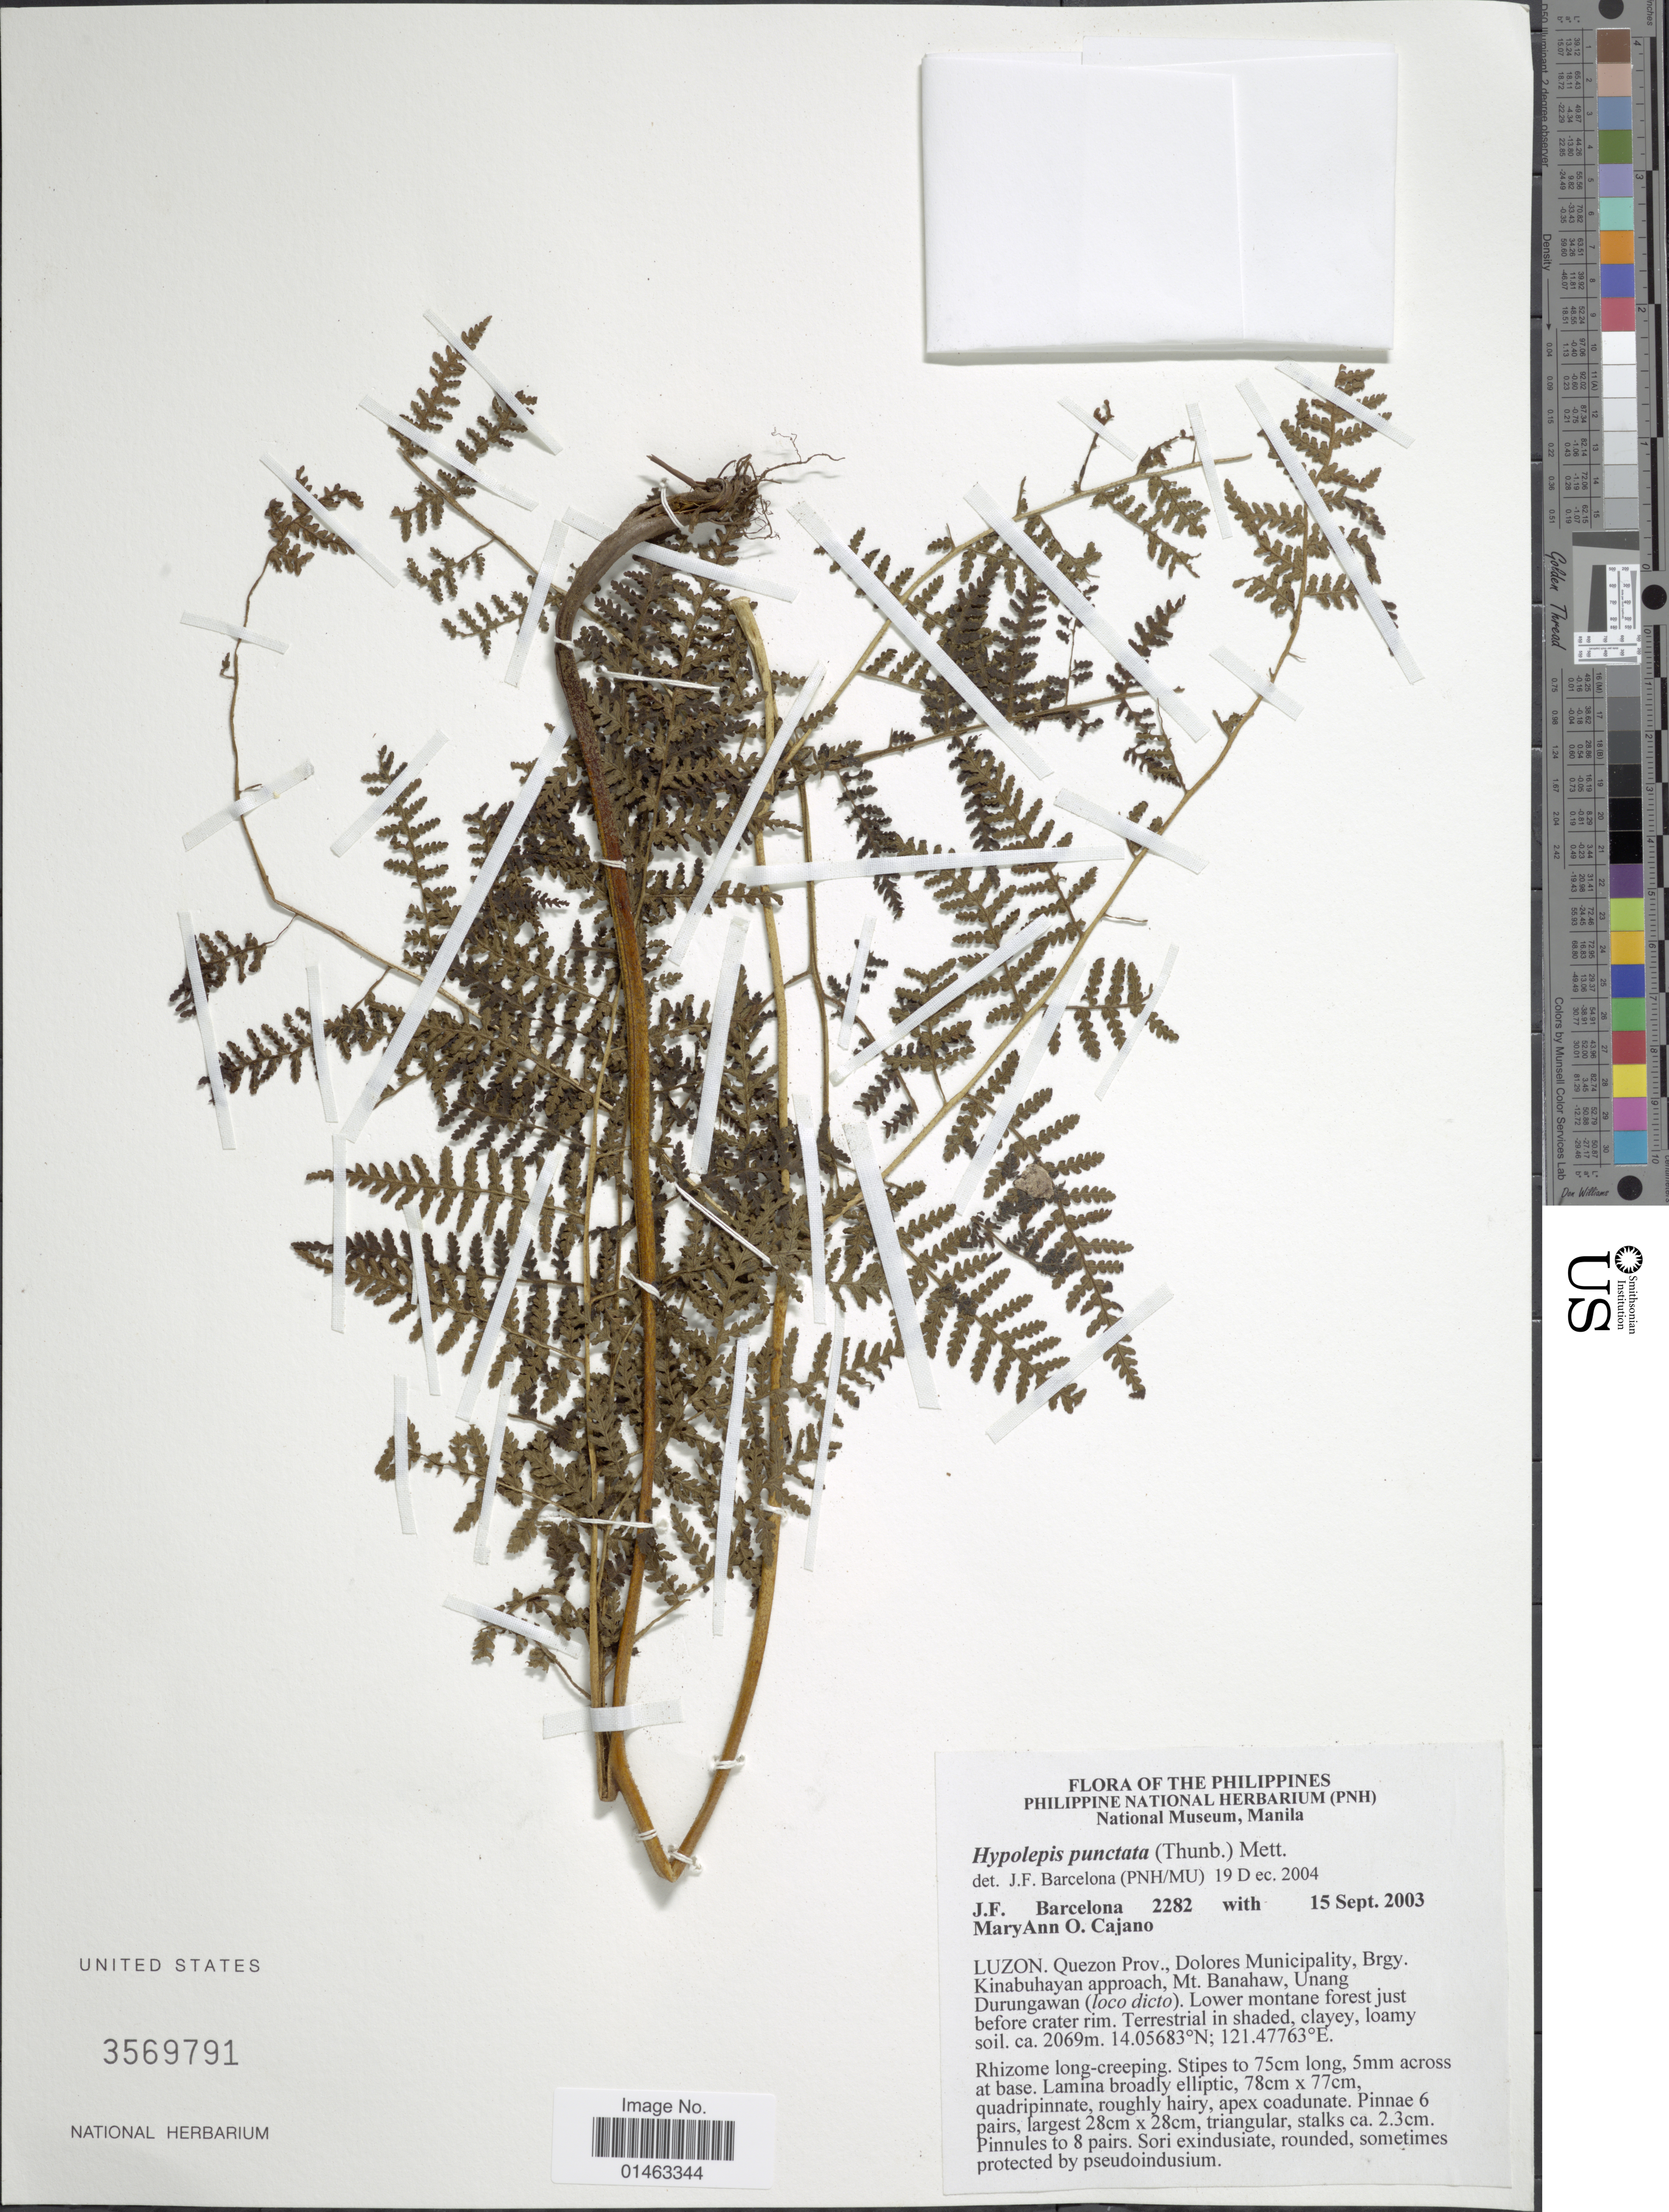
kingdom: Plantae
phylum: Tracheophyta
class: Polypodiopsida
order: Polypodiales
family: Dennstaedtiaceae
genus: Hypolepis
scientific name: Hypolepis punctata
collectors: J. F. Barcelona & M. Cajano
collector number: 2282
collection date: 2003-09-15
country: Philippines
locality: Luzon, Quezon Prov., Dolores Municipality, Brgy. Kinabuhayan approach, Mt. Banahaw, Unang Durungawan (loco dicto)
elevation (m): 2069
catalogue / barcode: US 3569791